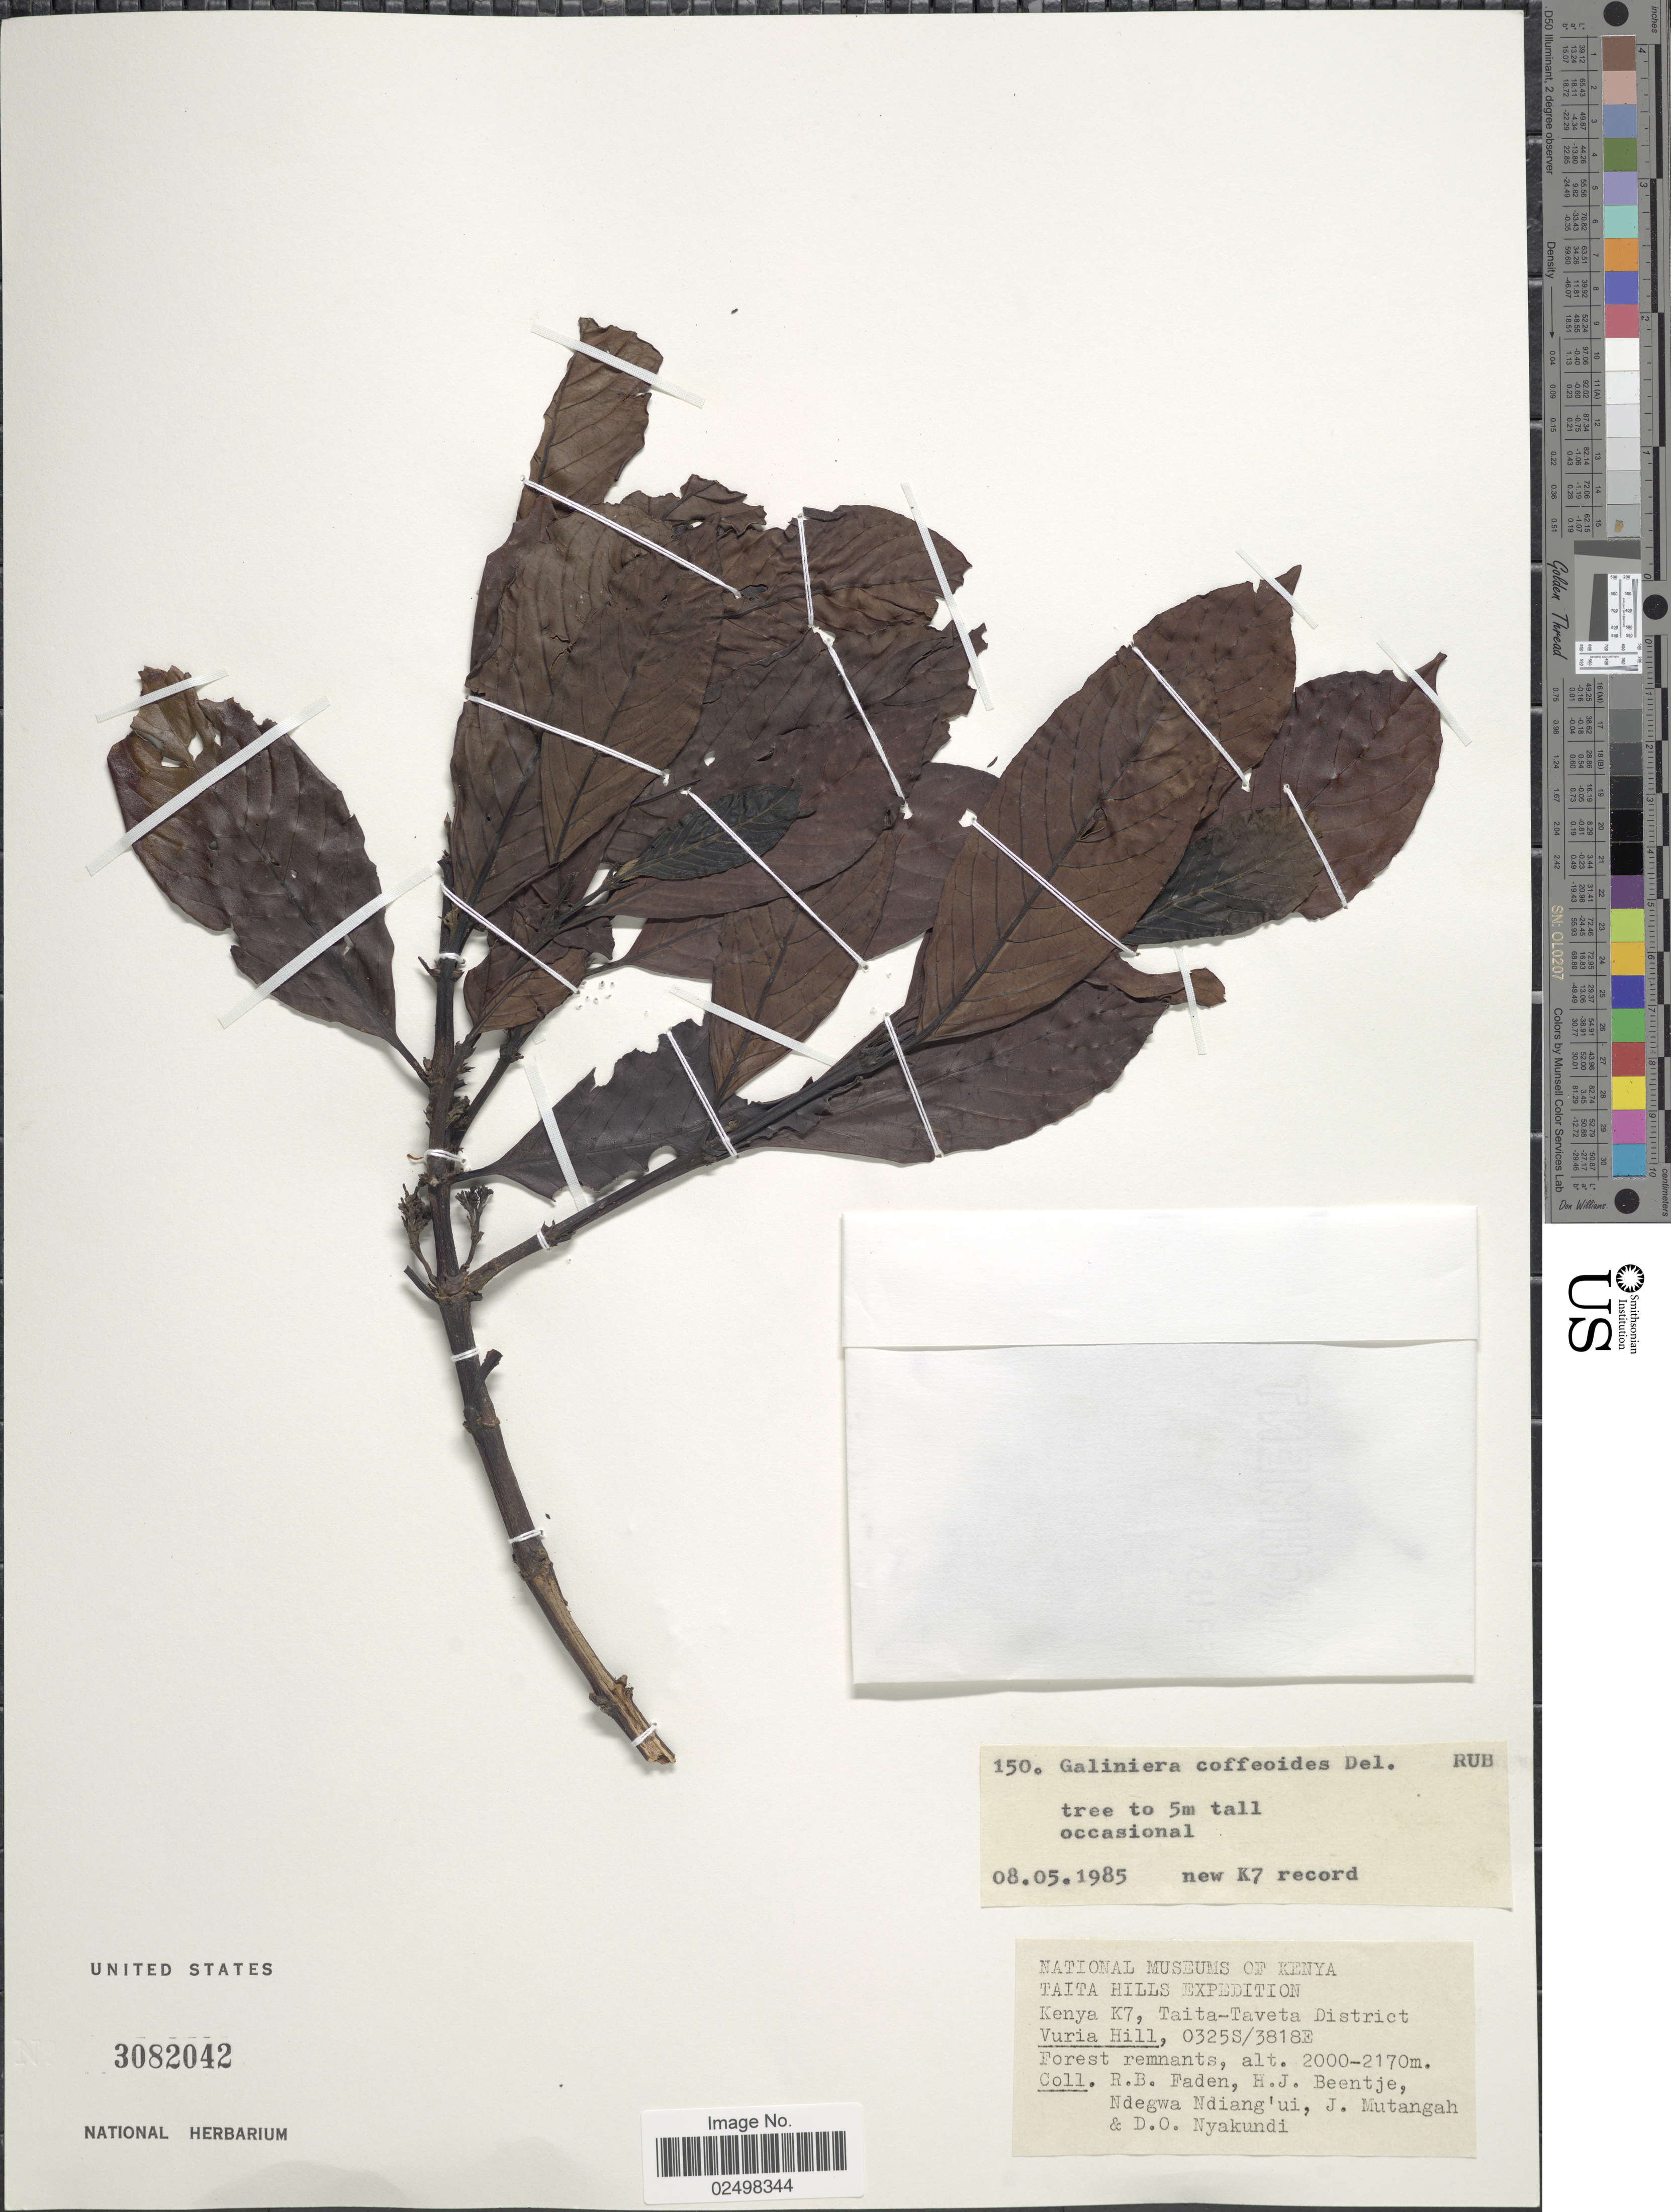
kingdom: Plantae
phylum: Tracheophyta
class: Magnoliopsida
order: Gentianales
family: Rubiaceae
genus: Galiniera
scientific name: Galiniera coffeoides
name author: Delile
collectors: R. B. Faden, H. J. Beentje, Ndegwa Ndiang'ui, J. Mutangah & D. Nyakundi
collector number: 150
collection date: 1985-05-08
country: Kenya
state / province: Taita Taveta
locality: Taita Hills. Kenya K7, Vuria Hill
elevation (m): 2000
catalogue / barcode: US 3082042